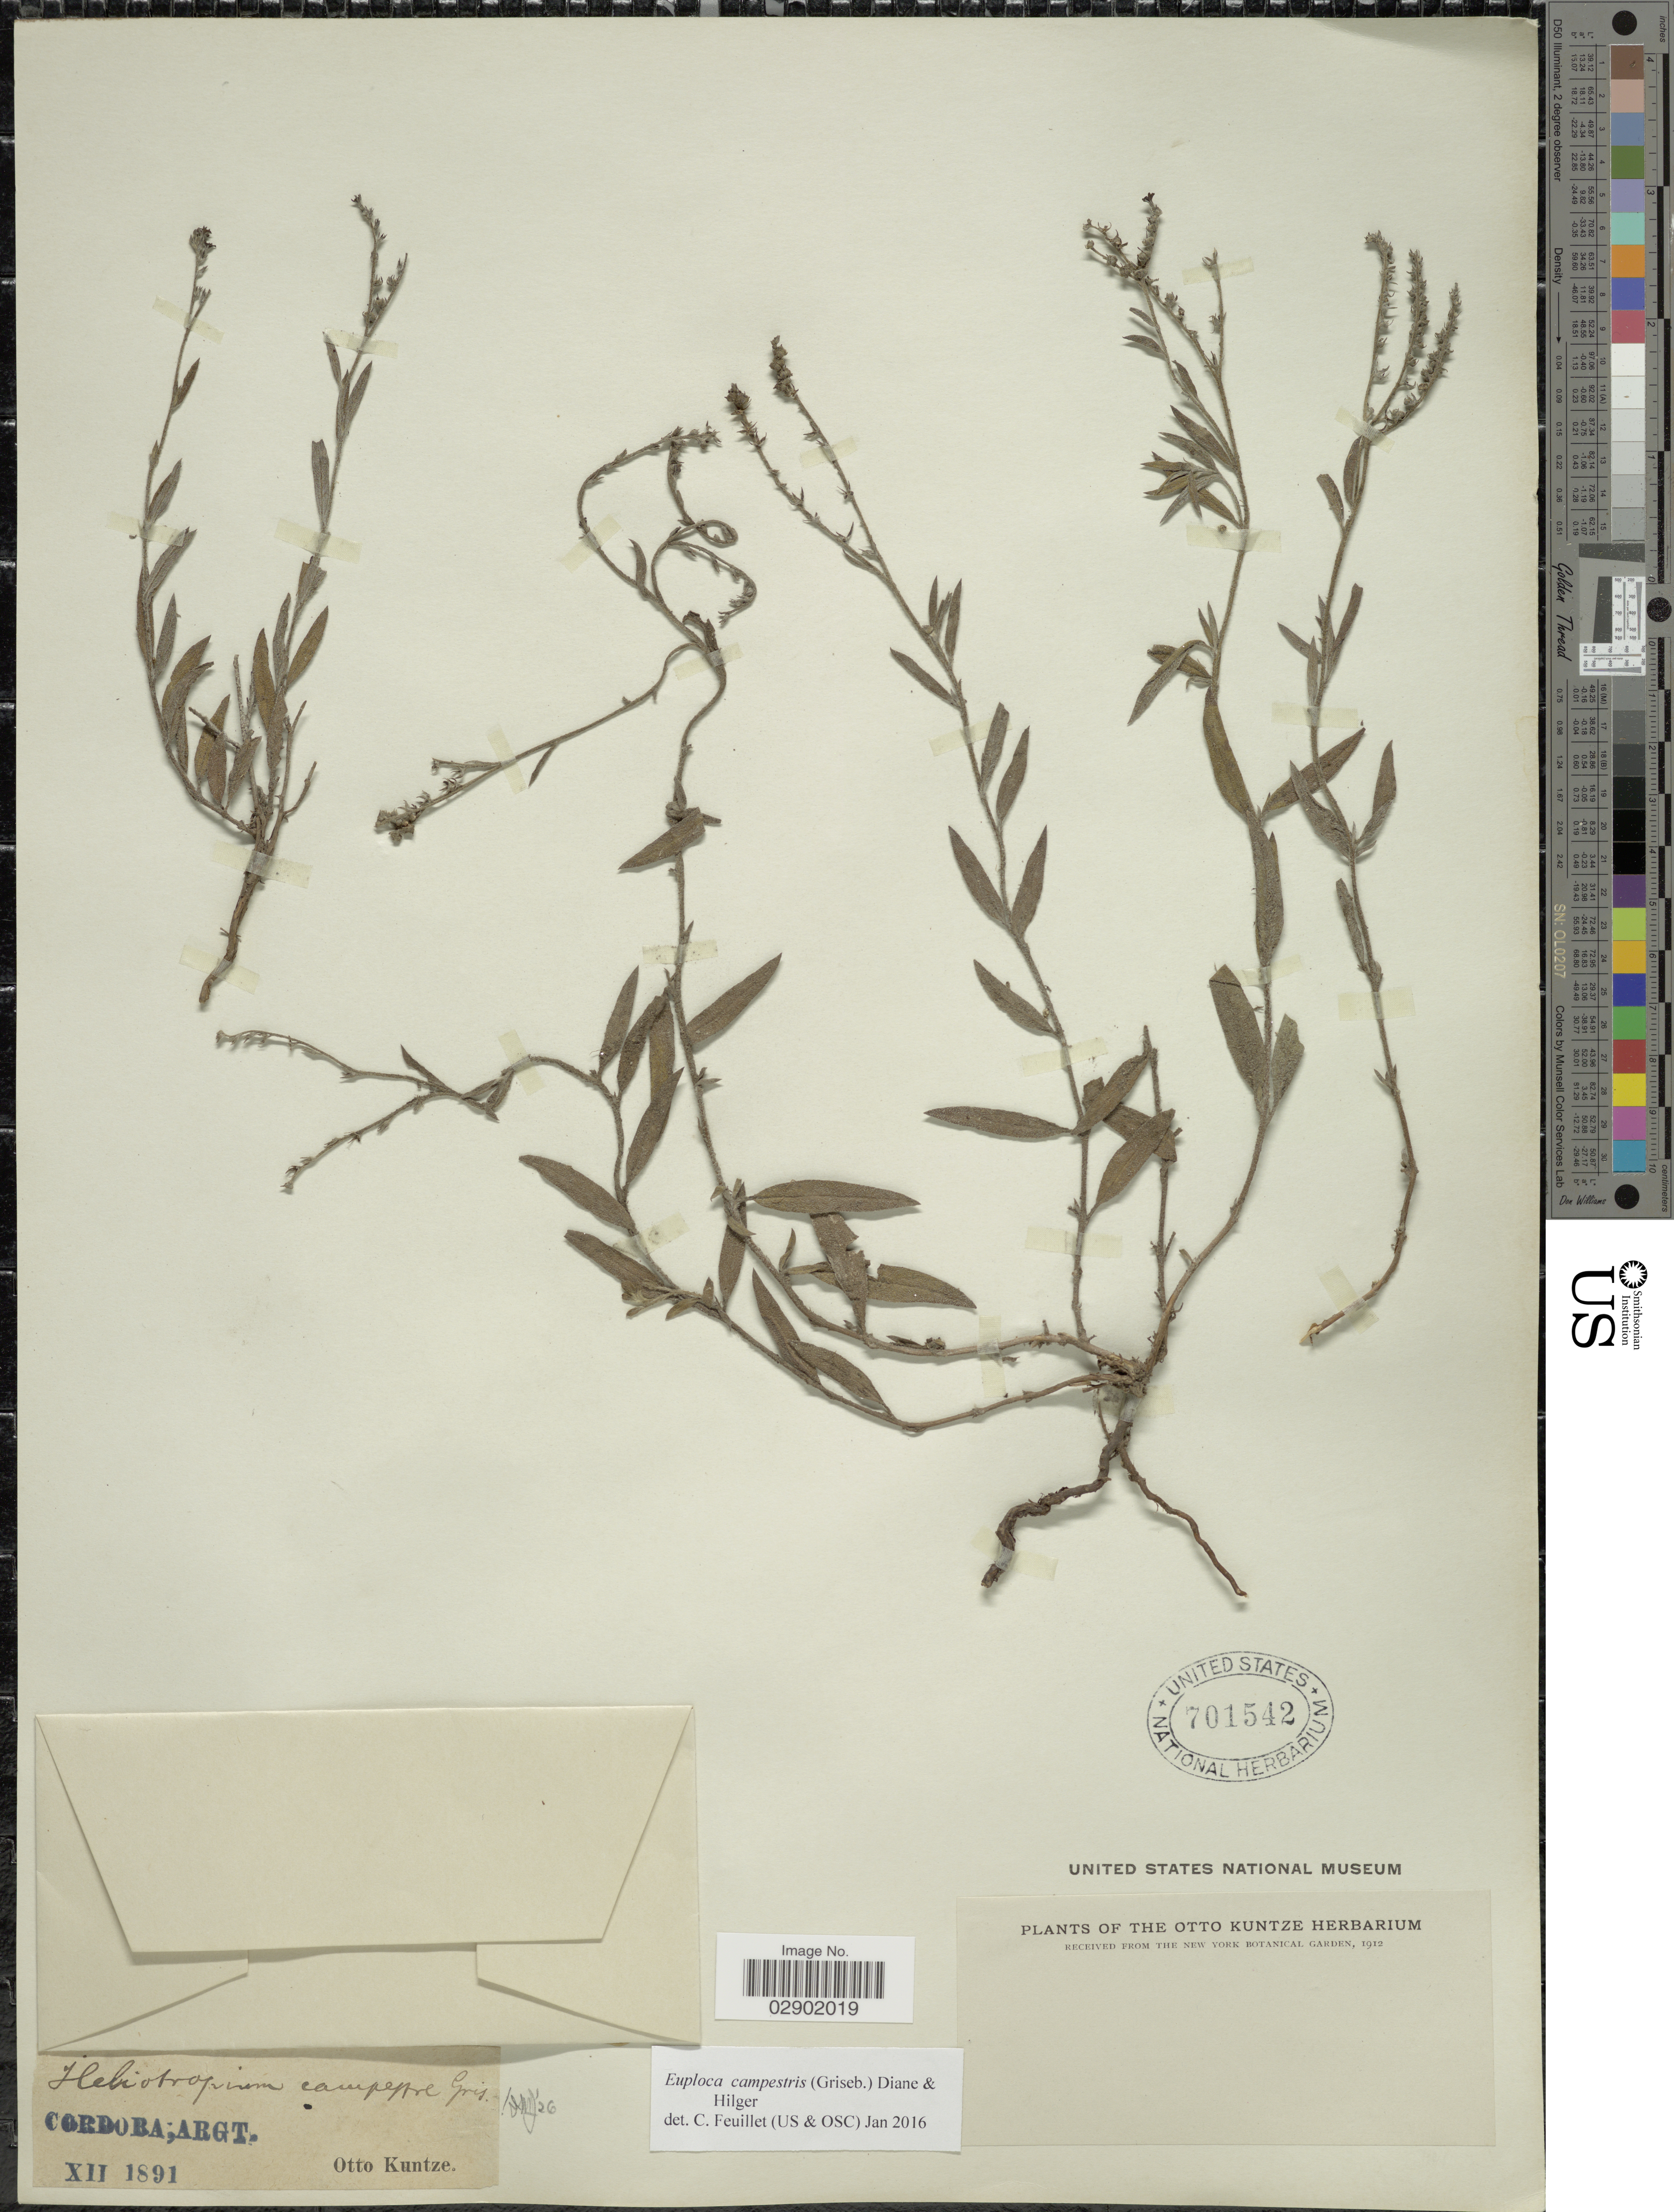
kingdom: Plantae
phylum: Tracheophyta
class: Magnoliopsida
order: Boraginales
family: Heliotropiaceae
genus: Euploca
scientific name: Euploca campestris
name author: (Griseb.) Diane & Hilger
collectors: C.E.O. Kuntze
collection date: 1891-12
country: Argentina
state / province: Cordoba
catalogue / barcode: US 701542